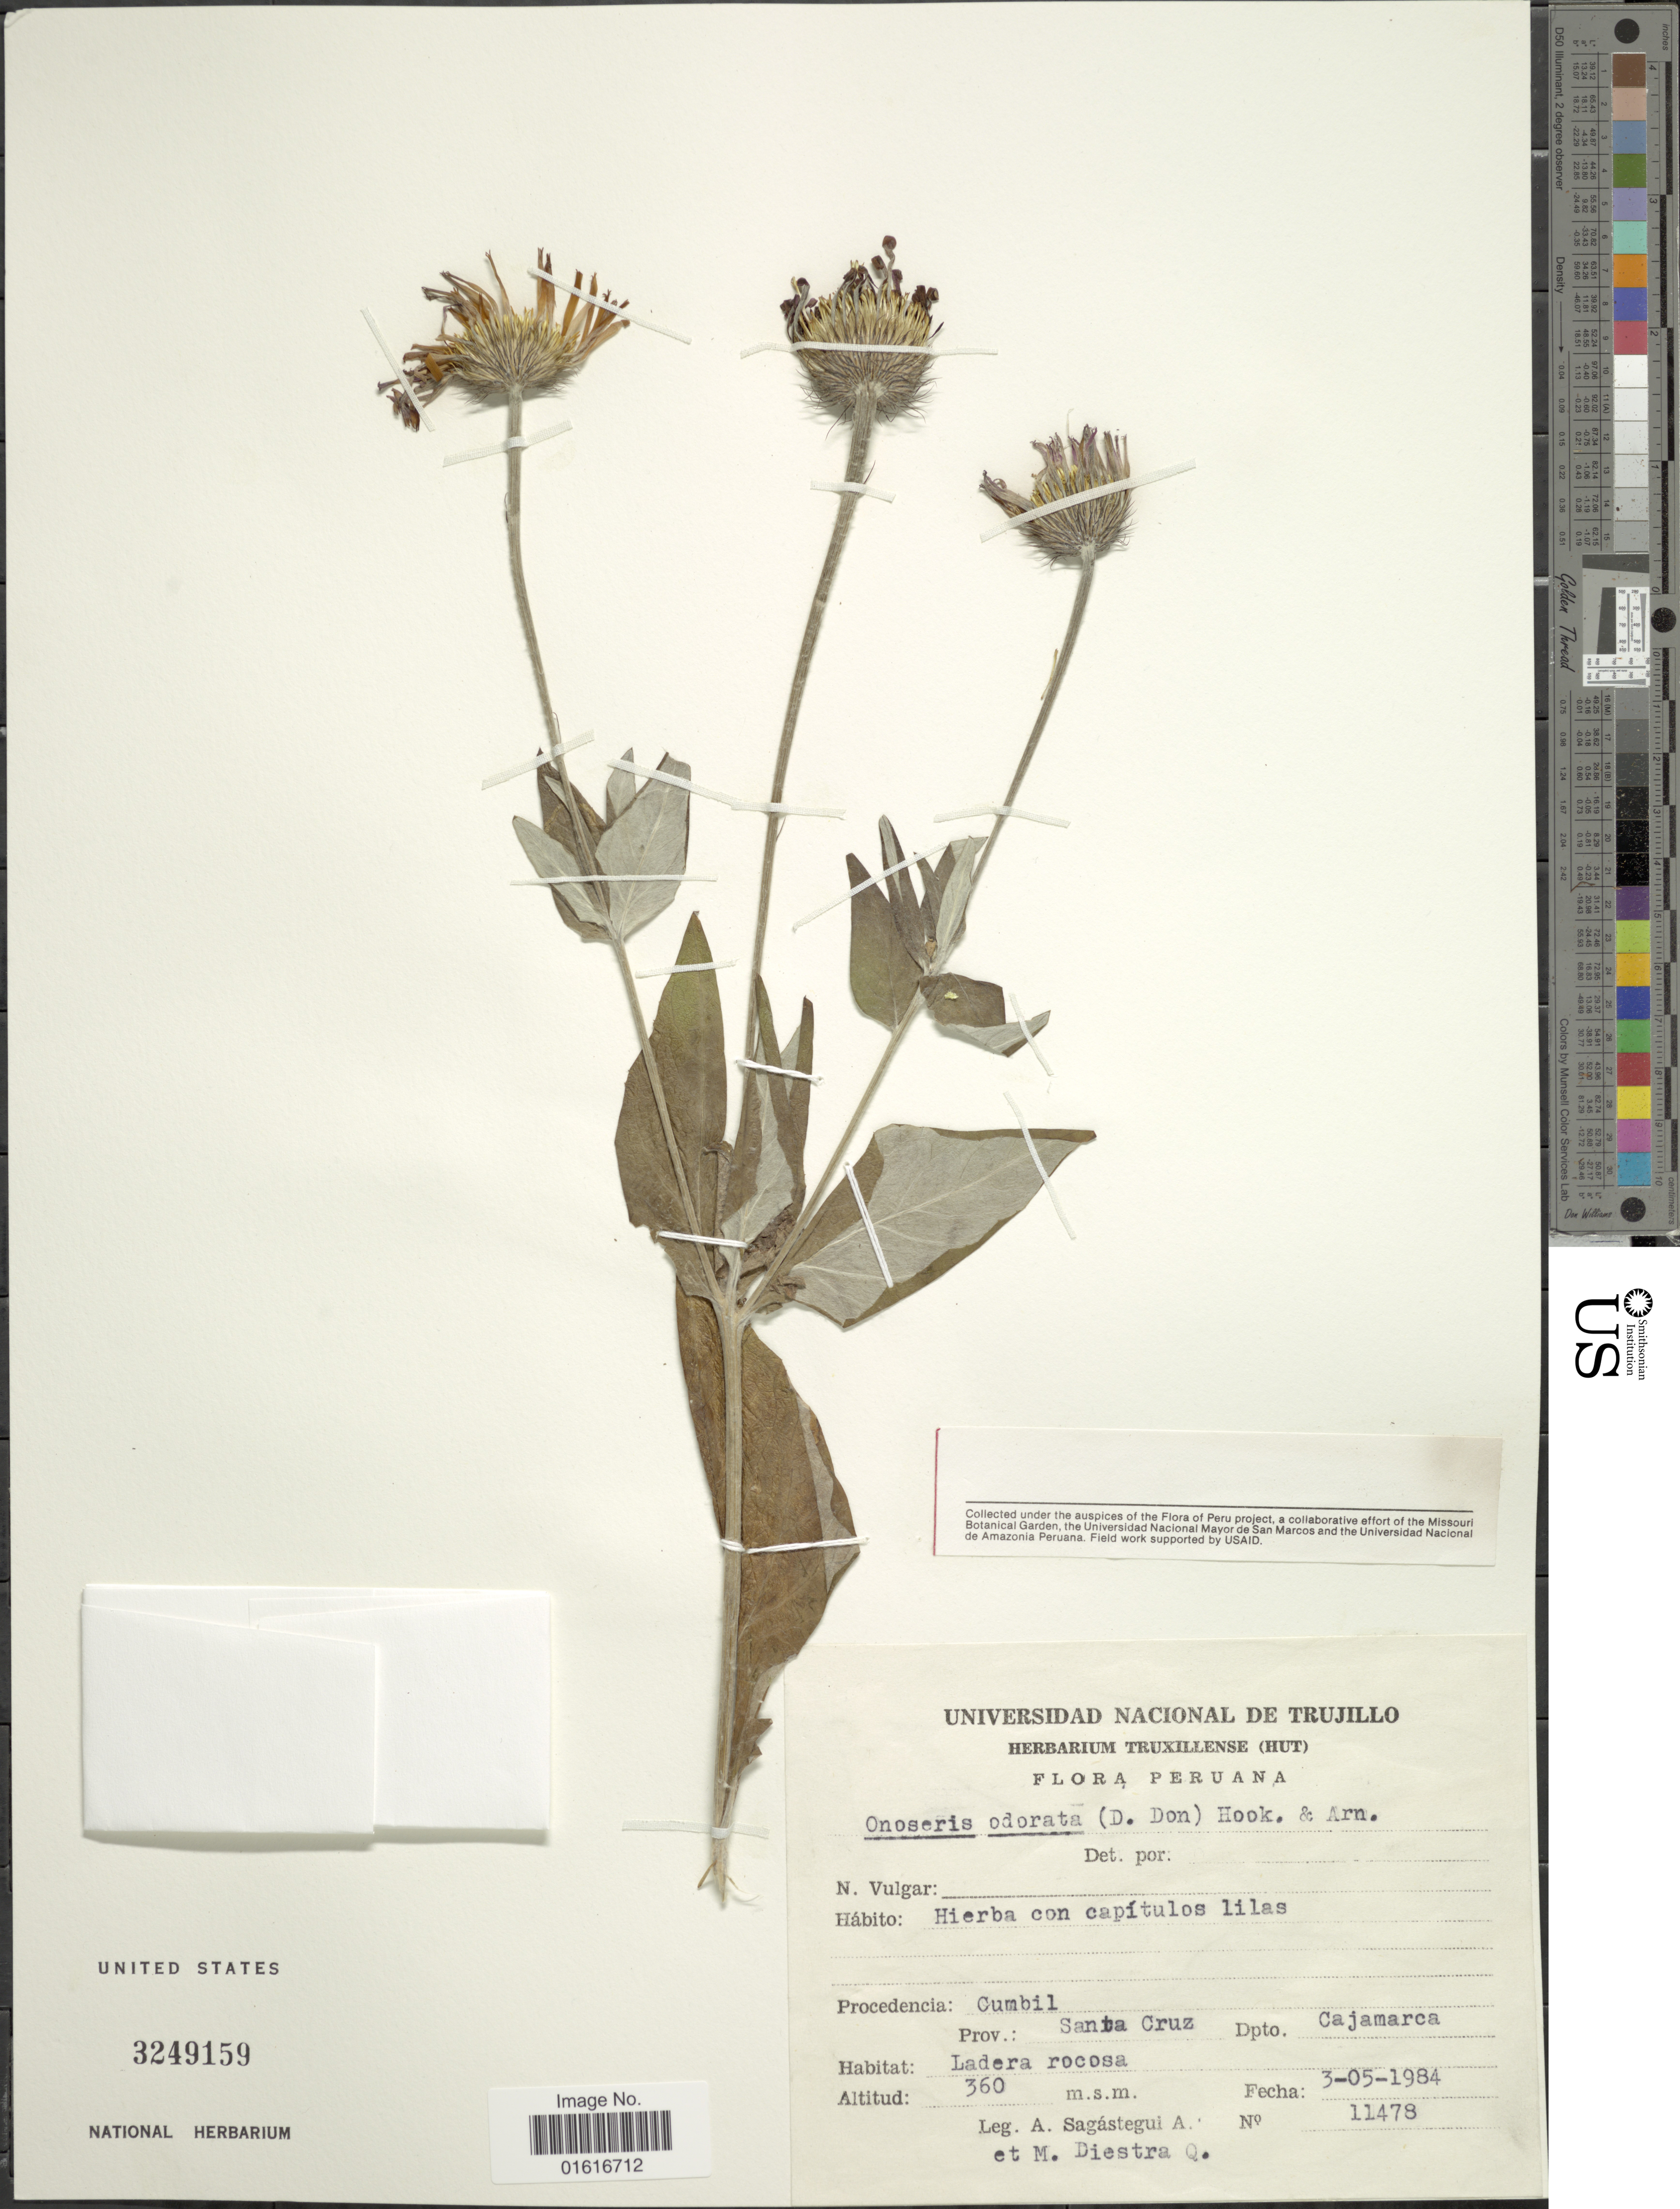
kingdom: Plantae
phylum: Tracheophyta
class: Magnoliopsida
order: Asterales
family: Asteraceae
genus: Onoseris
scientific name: Onoseris odorata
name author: (D. Don) Hook. & Arn.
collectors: A. Sagástegui A. & M. Diestra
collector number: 11478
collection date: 1984-05-03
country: Peru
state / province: Cajamarca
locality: Procedencia: Cumbil, Prov. Santa Cruz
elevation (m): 360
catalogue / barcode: US 3249159